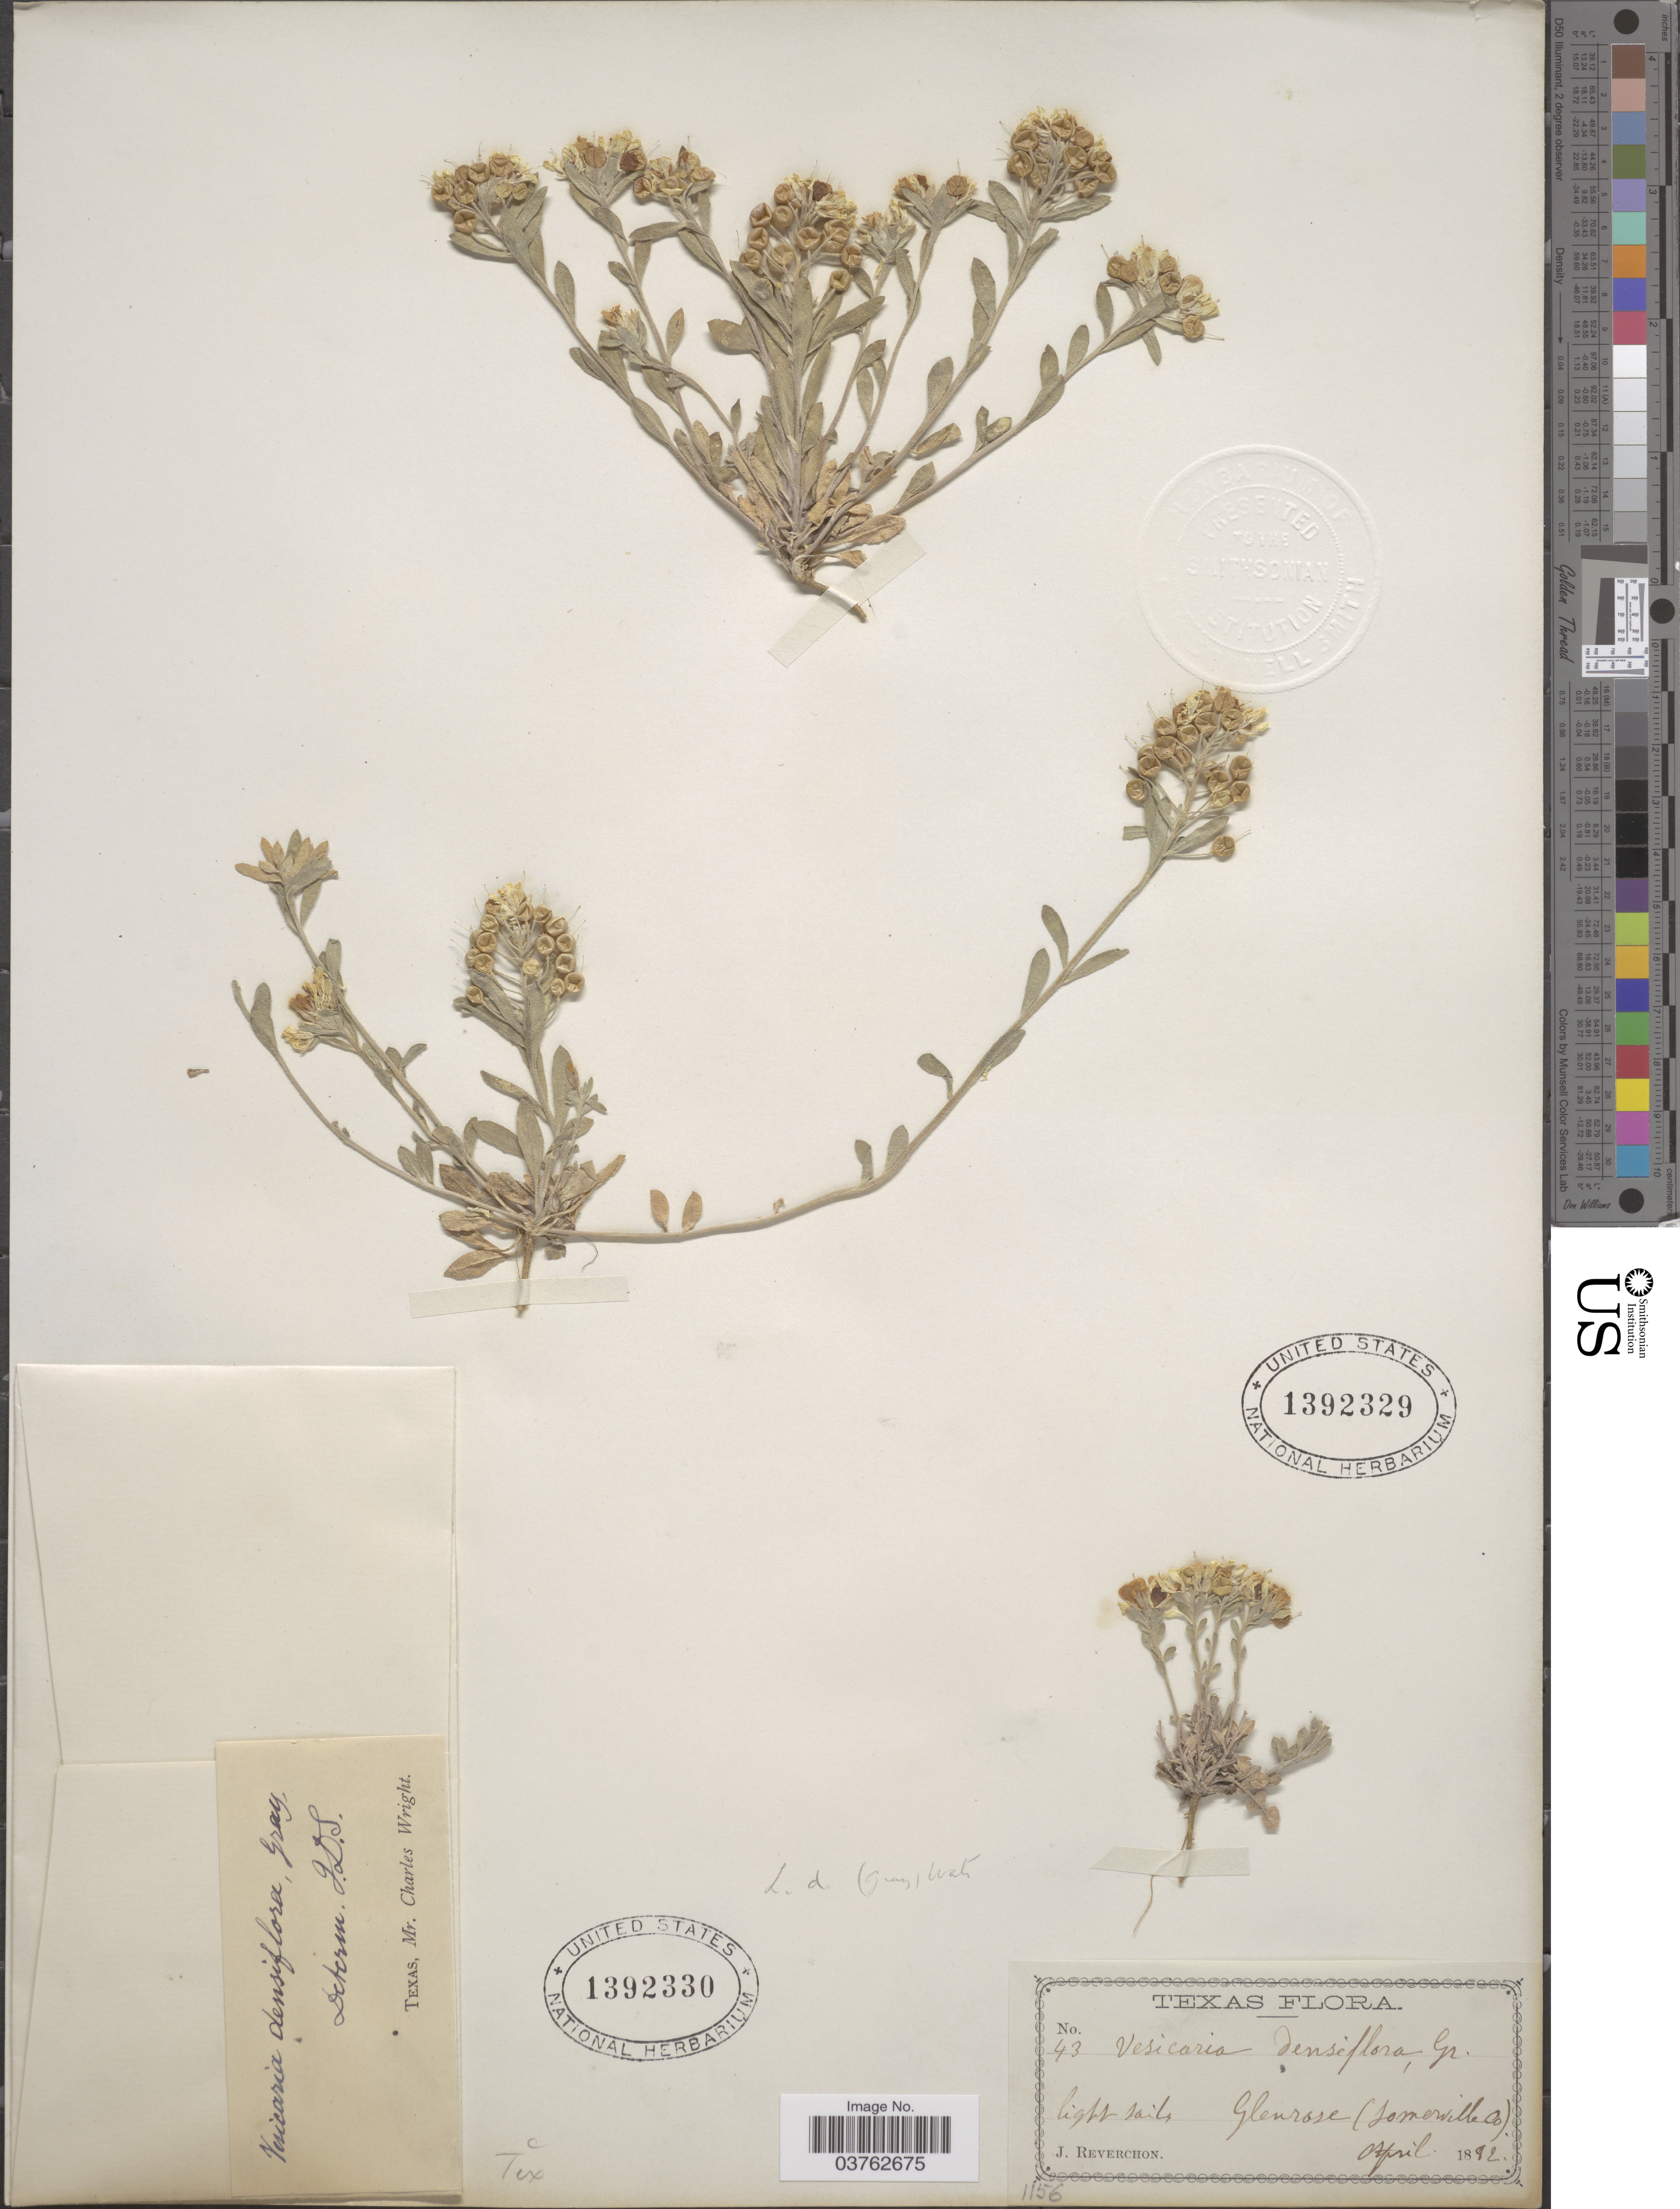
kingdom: Plantae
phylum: Tracheophyta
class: Magnoliopsida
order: Brassicales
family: Brassicaceae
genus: Physaria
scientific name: Physaria densiflora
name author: A. Gray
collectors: C. Wright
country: United States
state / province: Texas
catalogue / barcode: US 1392330